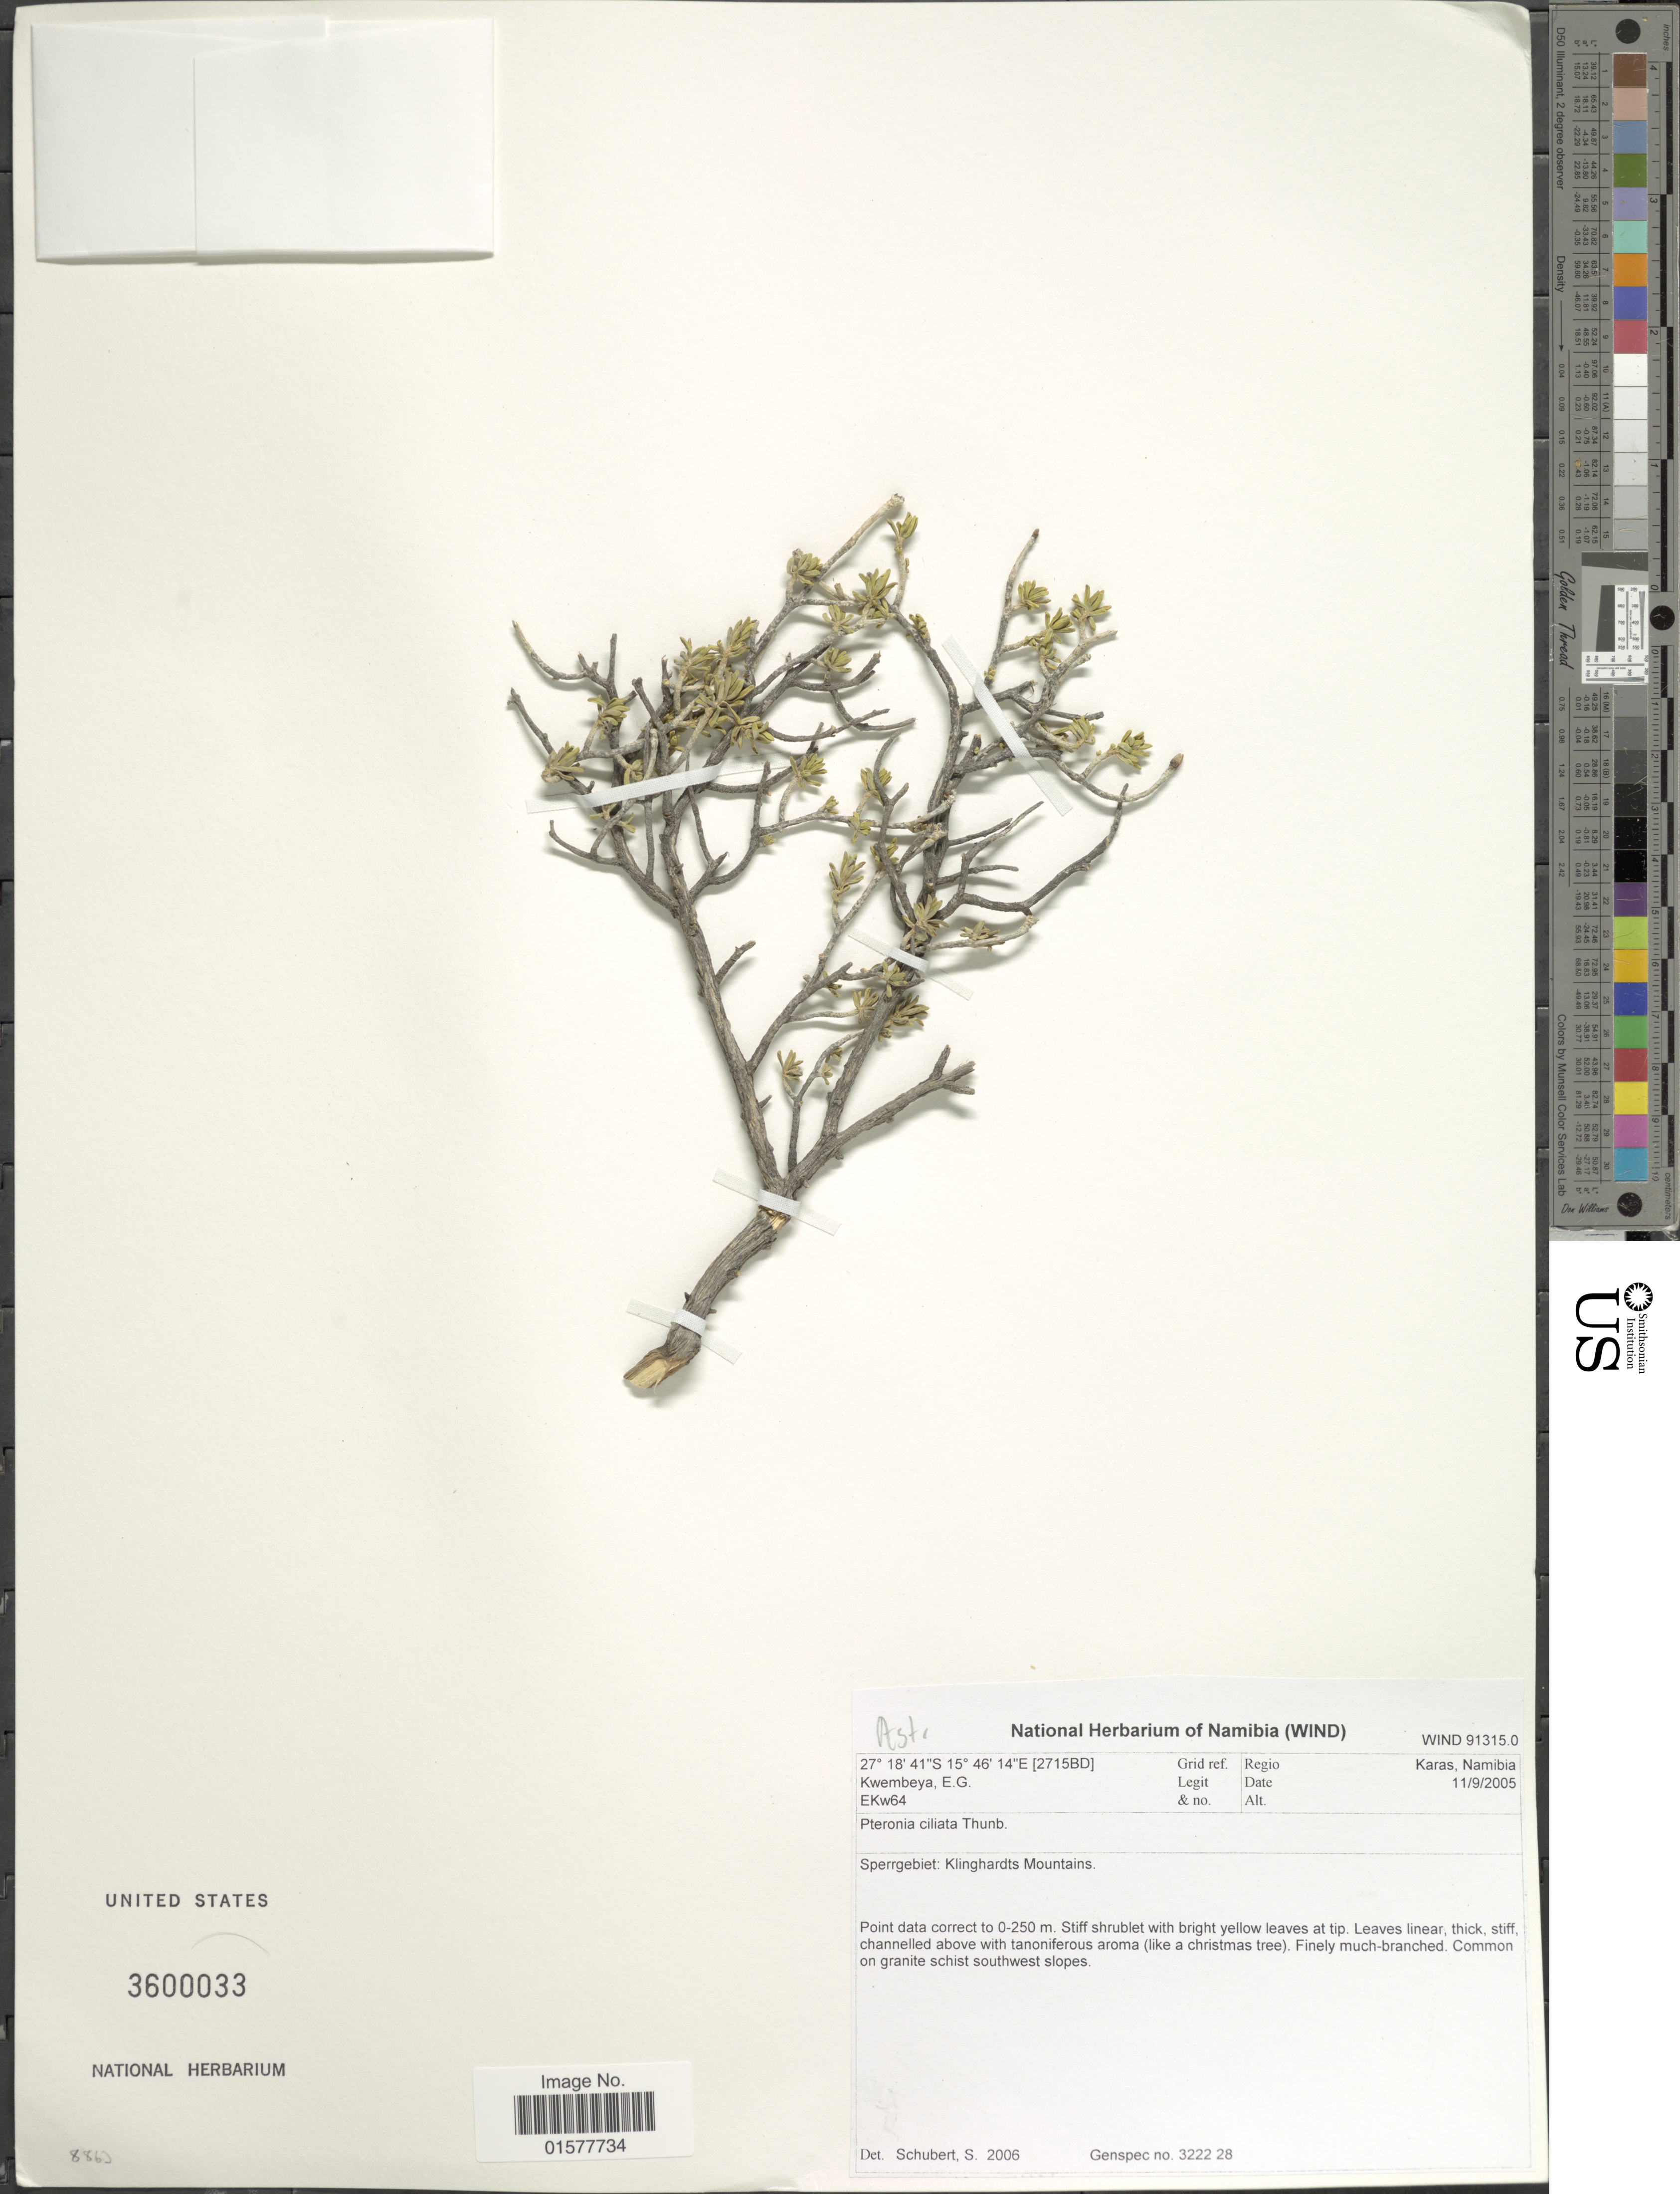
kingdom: Plantae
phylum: Tracheophyta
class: Magnoliopsida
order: Asterales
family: Asteraceae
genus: Pteronia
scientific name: Pteronia ciliata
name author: Thunb.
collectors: E. Kwembeya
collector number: EKw64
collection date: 2005-09-11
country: Namibia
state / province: Karas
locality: Grid. ref. [2715BD], Regio Karas, Namibia, Sperrgebiet: Klinghardts Mountains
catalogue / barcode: US 3600033